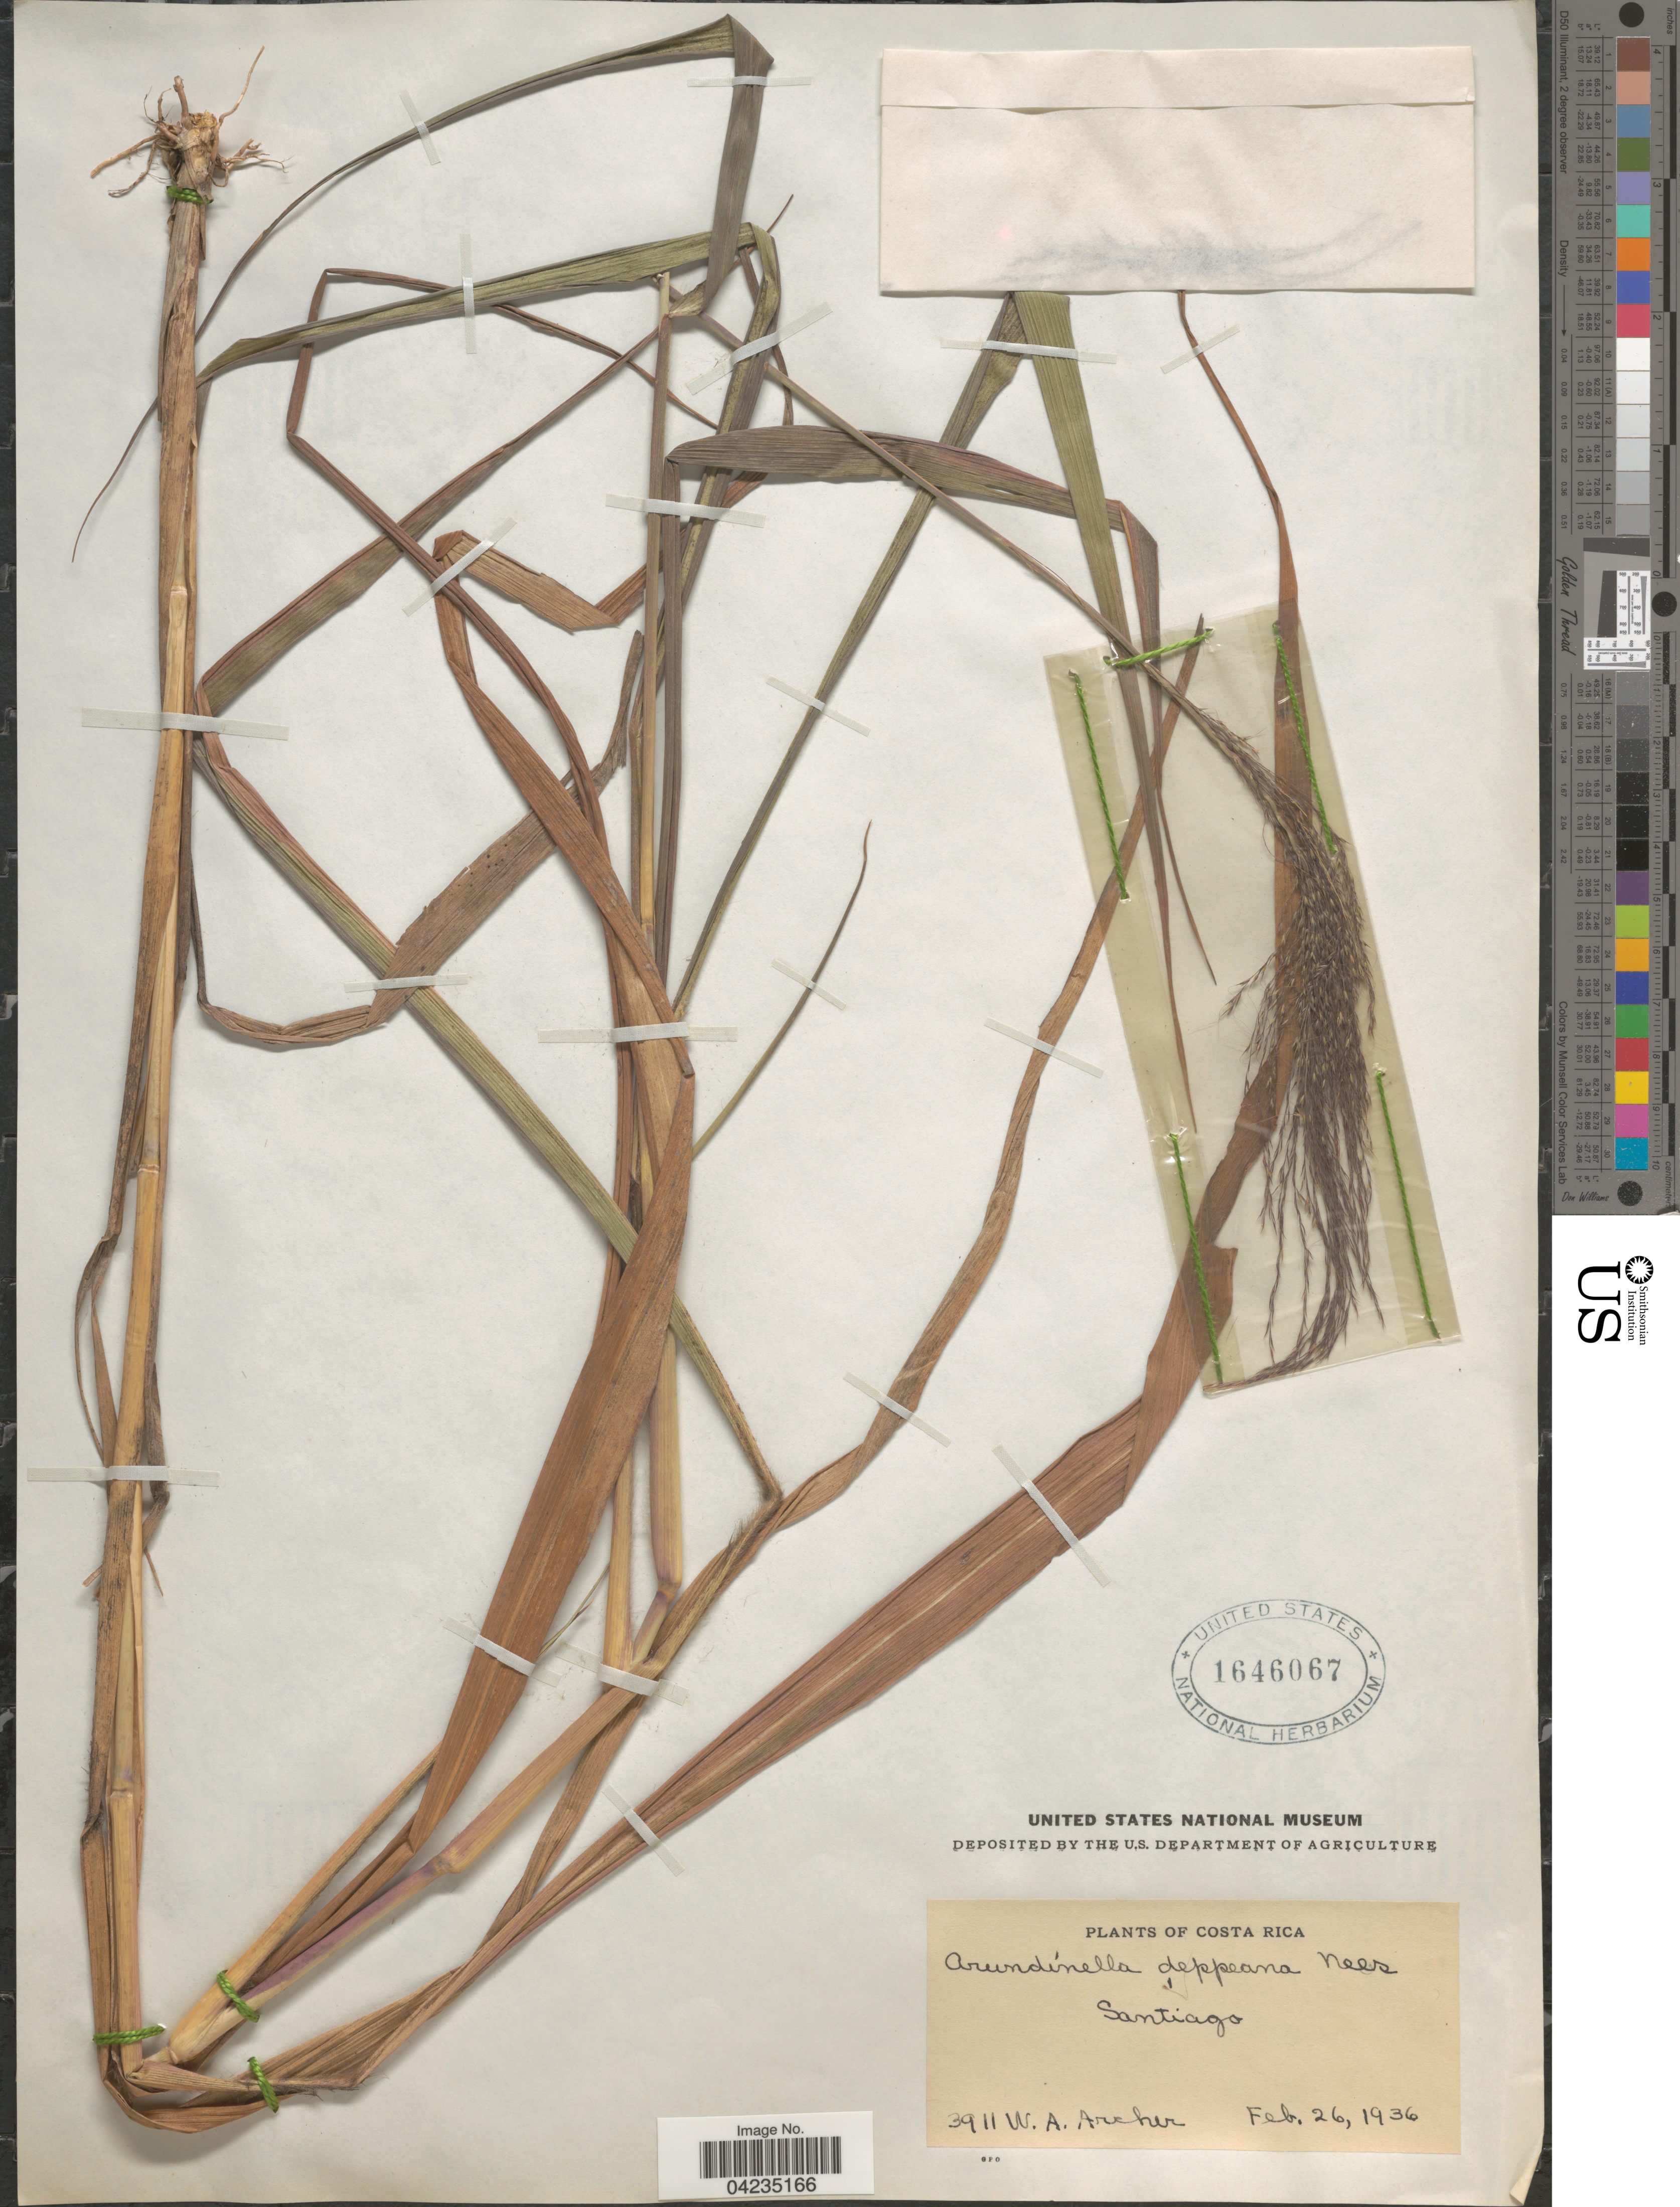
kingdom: Plantae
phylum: Tracheophyta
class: Liliopsida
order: Poales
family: Poaceae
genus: Arundinella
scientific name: Arundinella deppeana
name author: Nees ex Steud.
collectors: W. Archer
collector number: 3911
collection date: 1936-02-26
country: Costa Rica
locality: Santiago.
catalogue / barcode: US 1646067